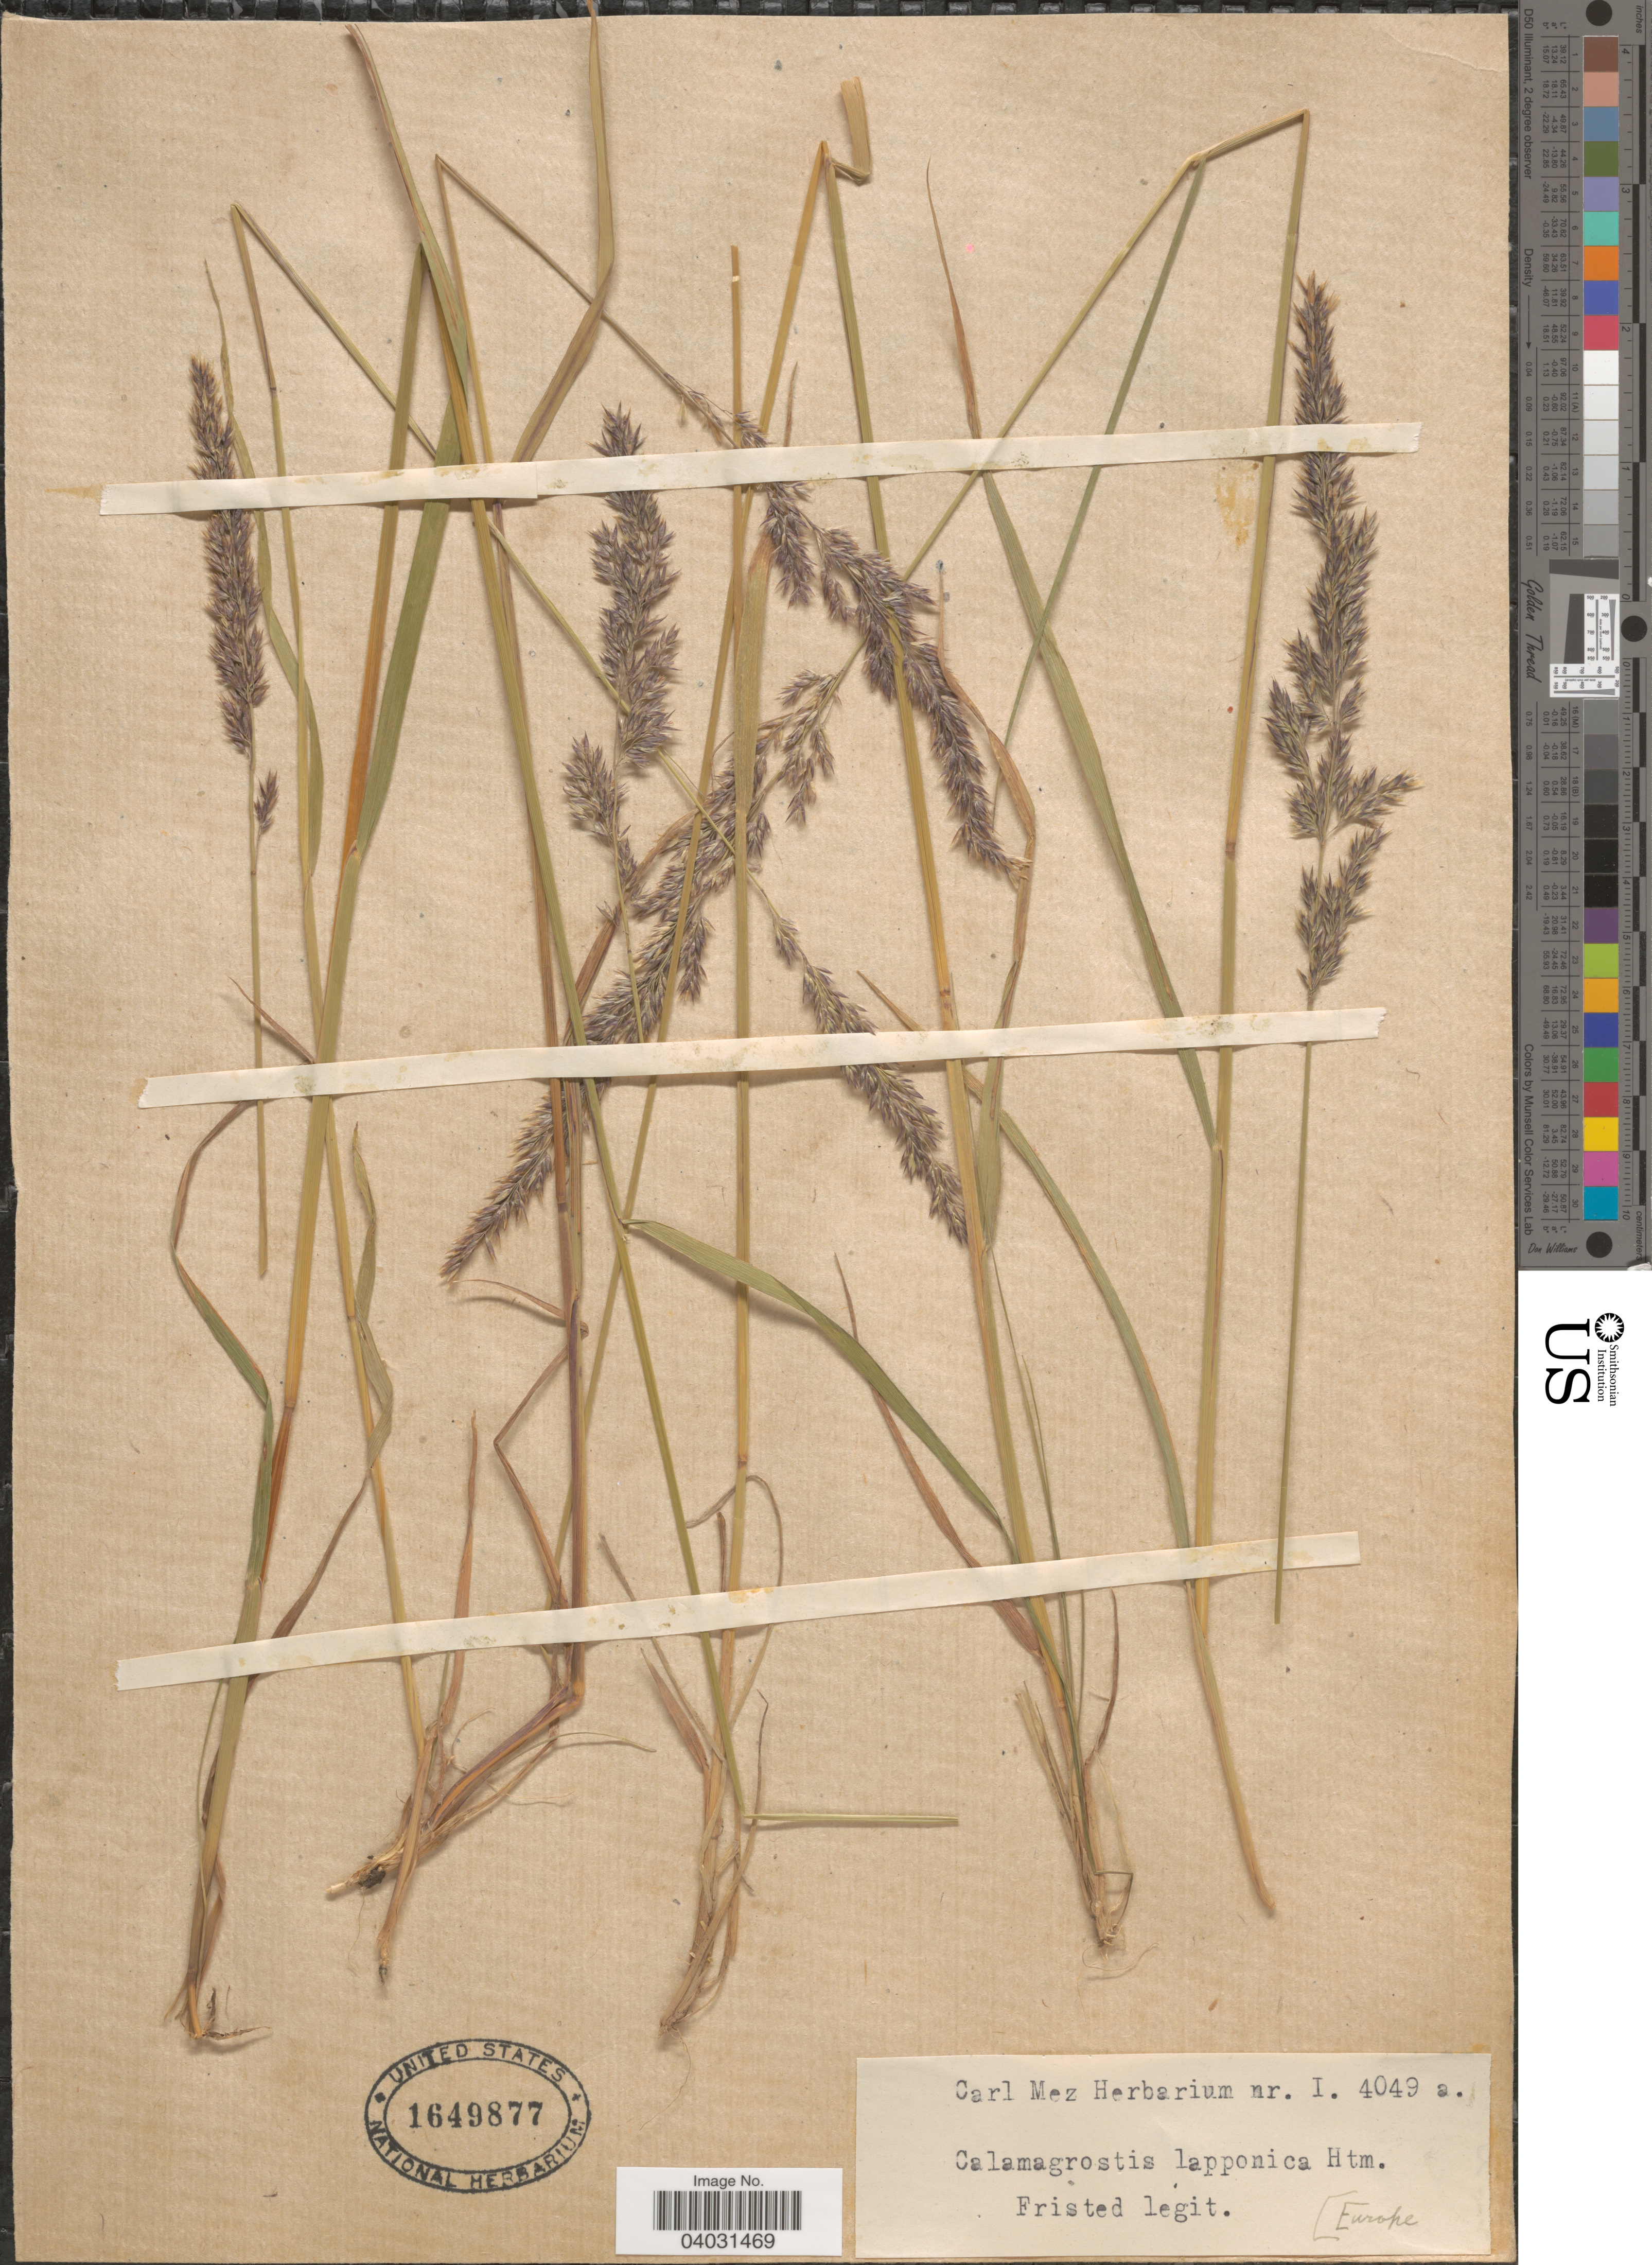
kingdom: Plantae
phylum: Tracheophyta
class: Liliopsida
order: Poales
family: Poaceae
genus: Calamagrostis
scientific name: Calamagrostis lapponica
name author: (Wahlenb.) Hartm.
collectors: Fristedt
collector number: I4049a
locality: Europe.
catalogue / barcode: US 1649877